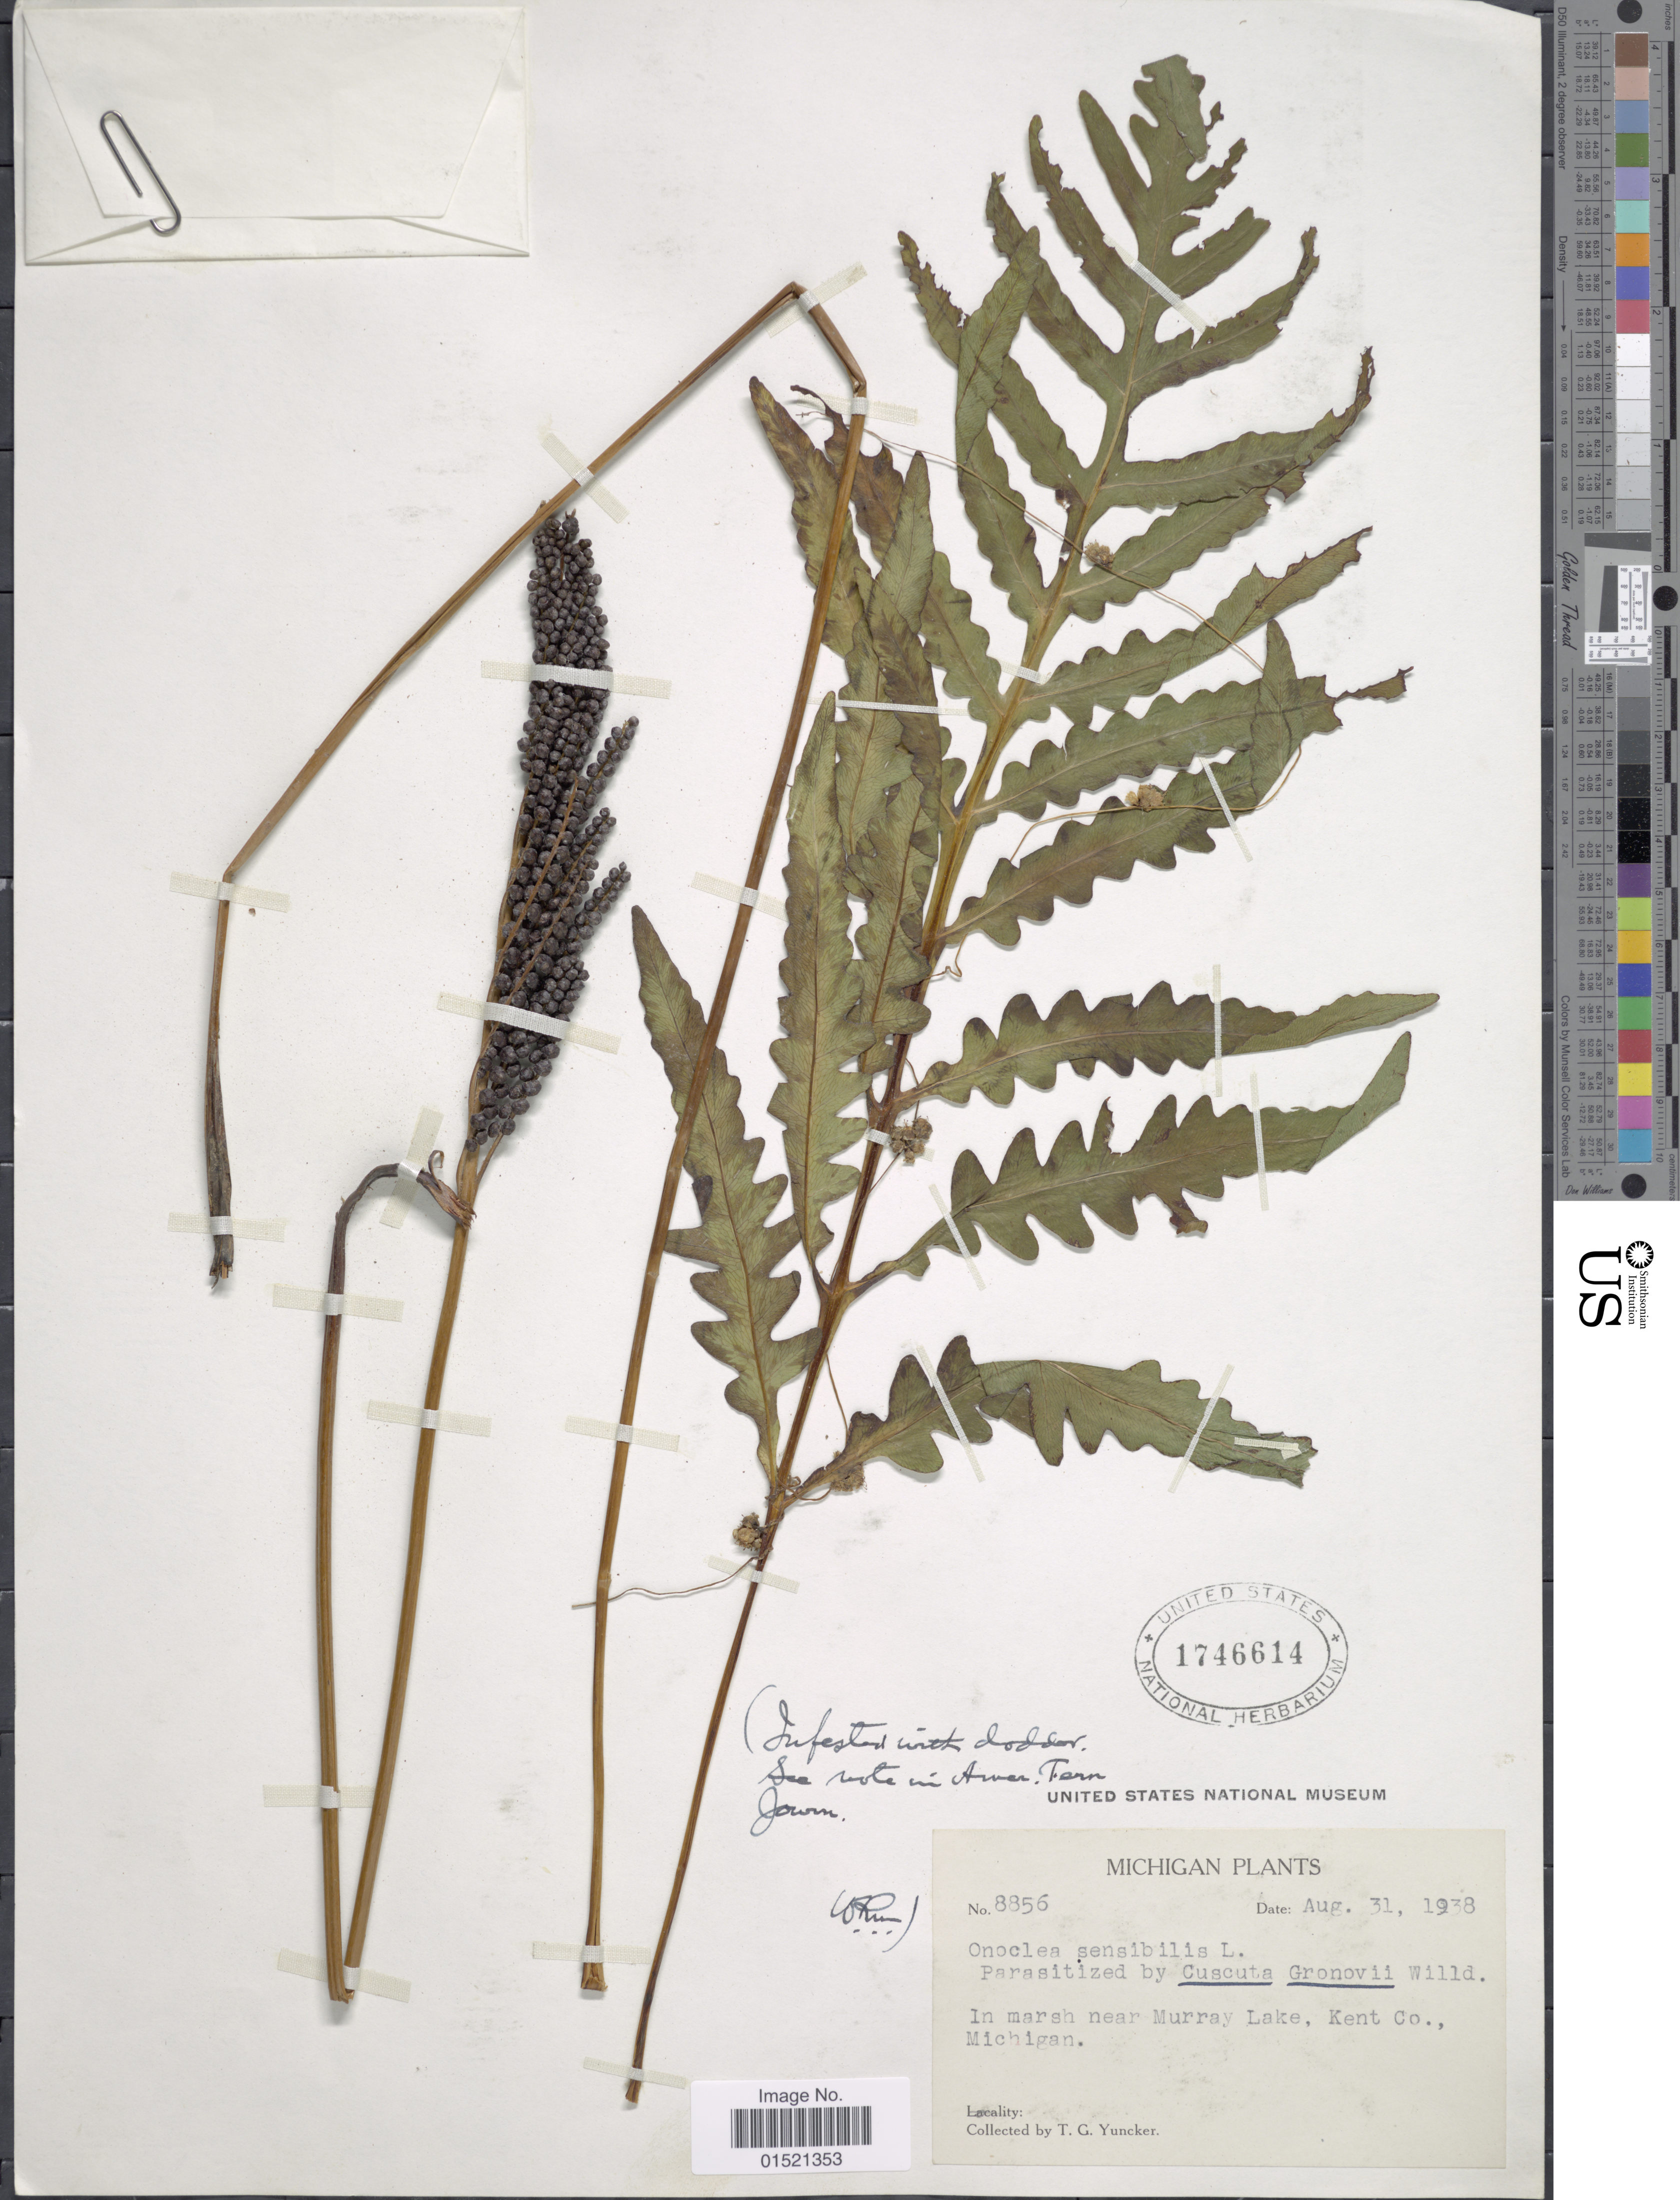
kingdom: Plantae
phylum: Tracheophyta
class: Polypodiopsida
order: Polypodiales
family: Onocleaceae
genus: Onoclea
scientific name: Onoclea sensibilis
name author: L.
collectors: T. G. Yuncker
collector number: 8856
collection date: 1938-08-31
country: United States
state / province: Michigan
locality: In marsh near Murray Lake, Kent Co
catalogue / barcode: US 1746614